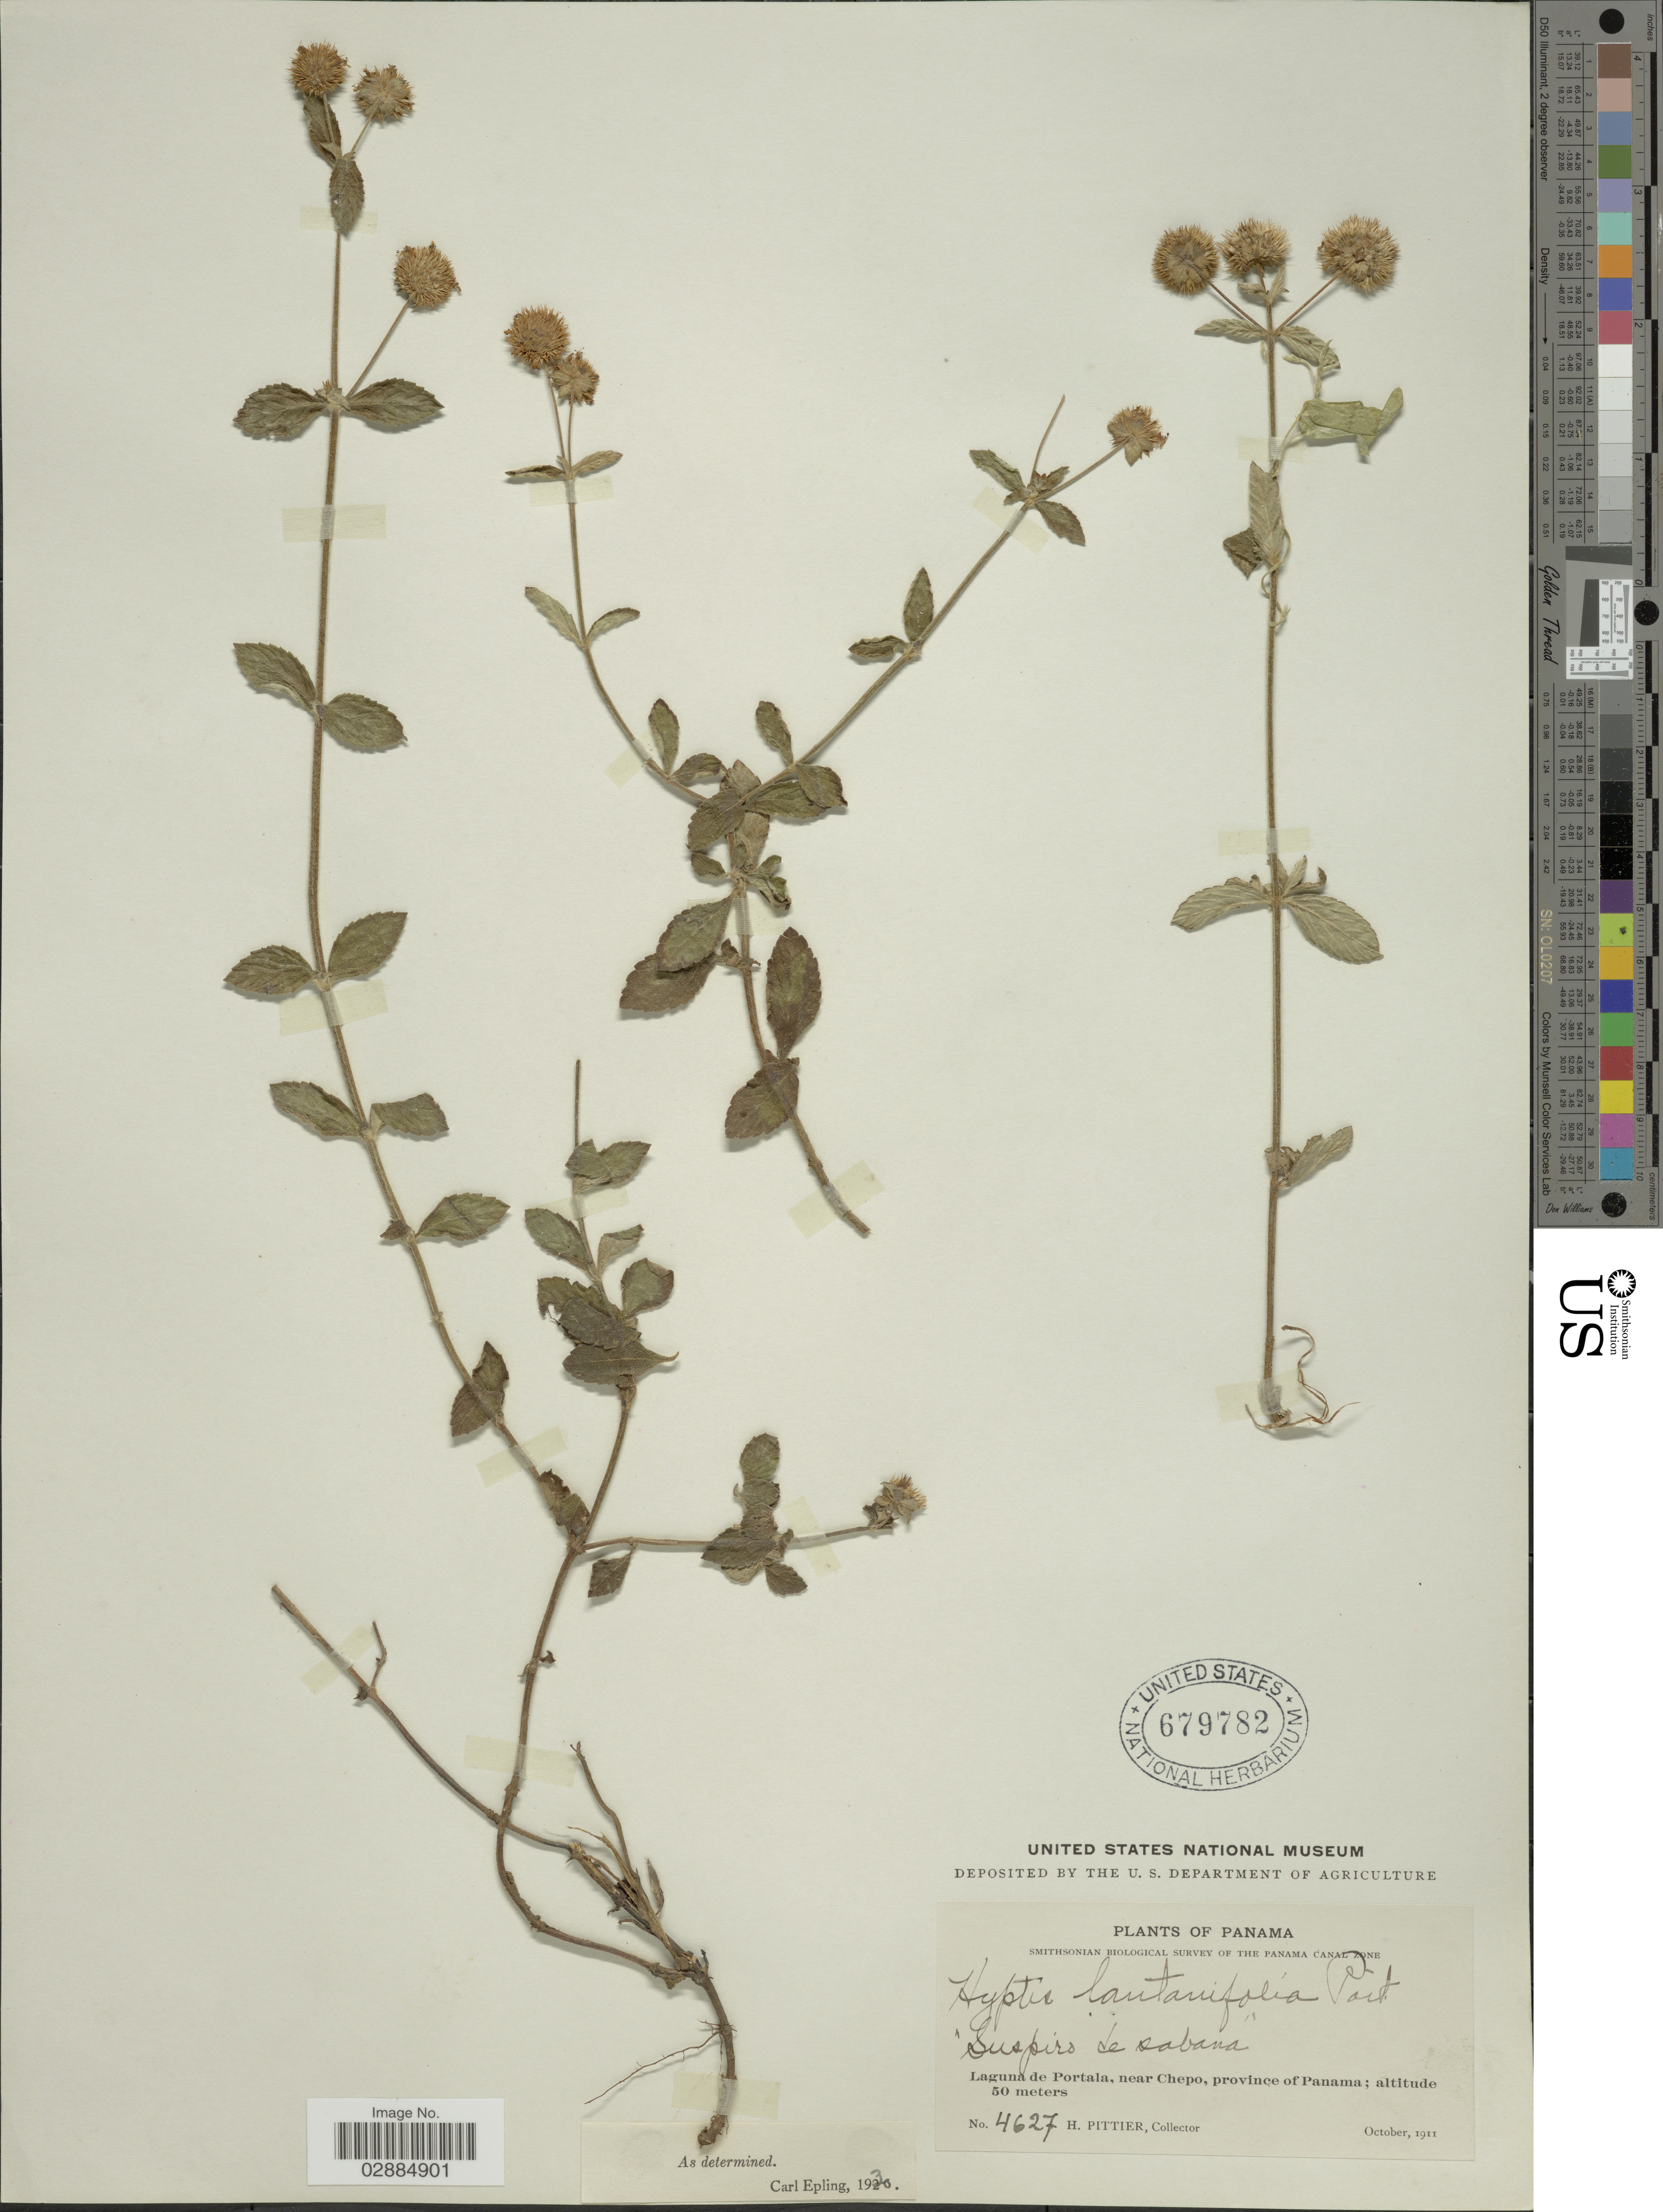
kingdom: Plantae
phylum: Tracheophyta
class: Magnoliopsida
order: Lamiales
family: Lamiaceae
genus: Hyptis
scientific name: Hyptis lantanifolia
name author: Poit.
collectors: H. F. Pittier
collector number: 4627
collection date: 1911-10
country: Panama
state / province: Panamá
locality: Laguna de Portala, near Chepo, province of Panama.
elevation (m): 50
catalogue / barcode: US 679782